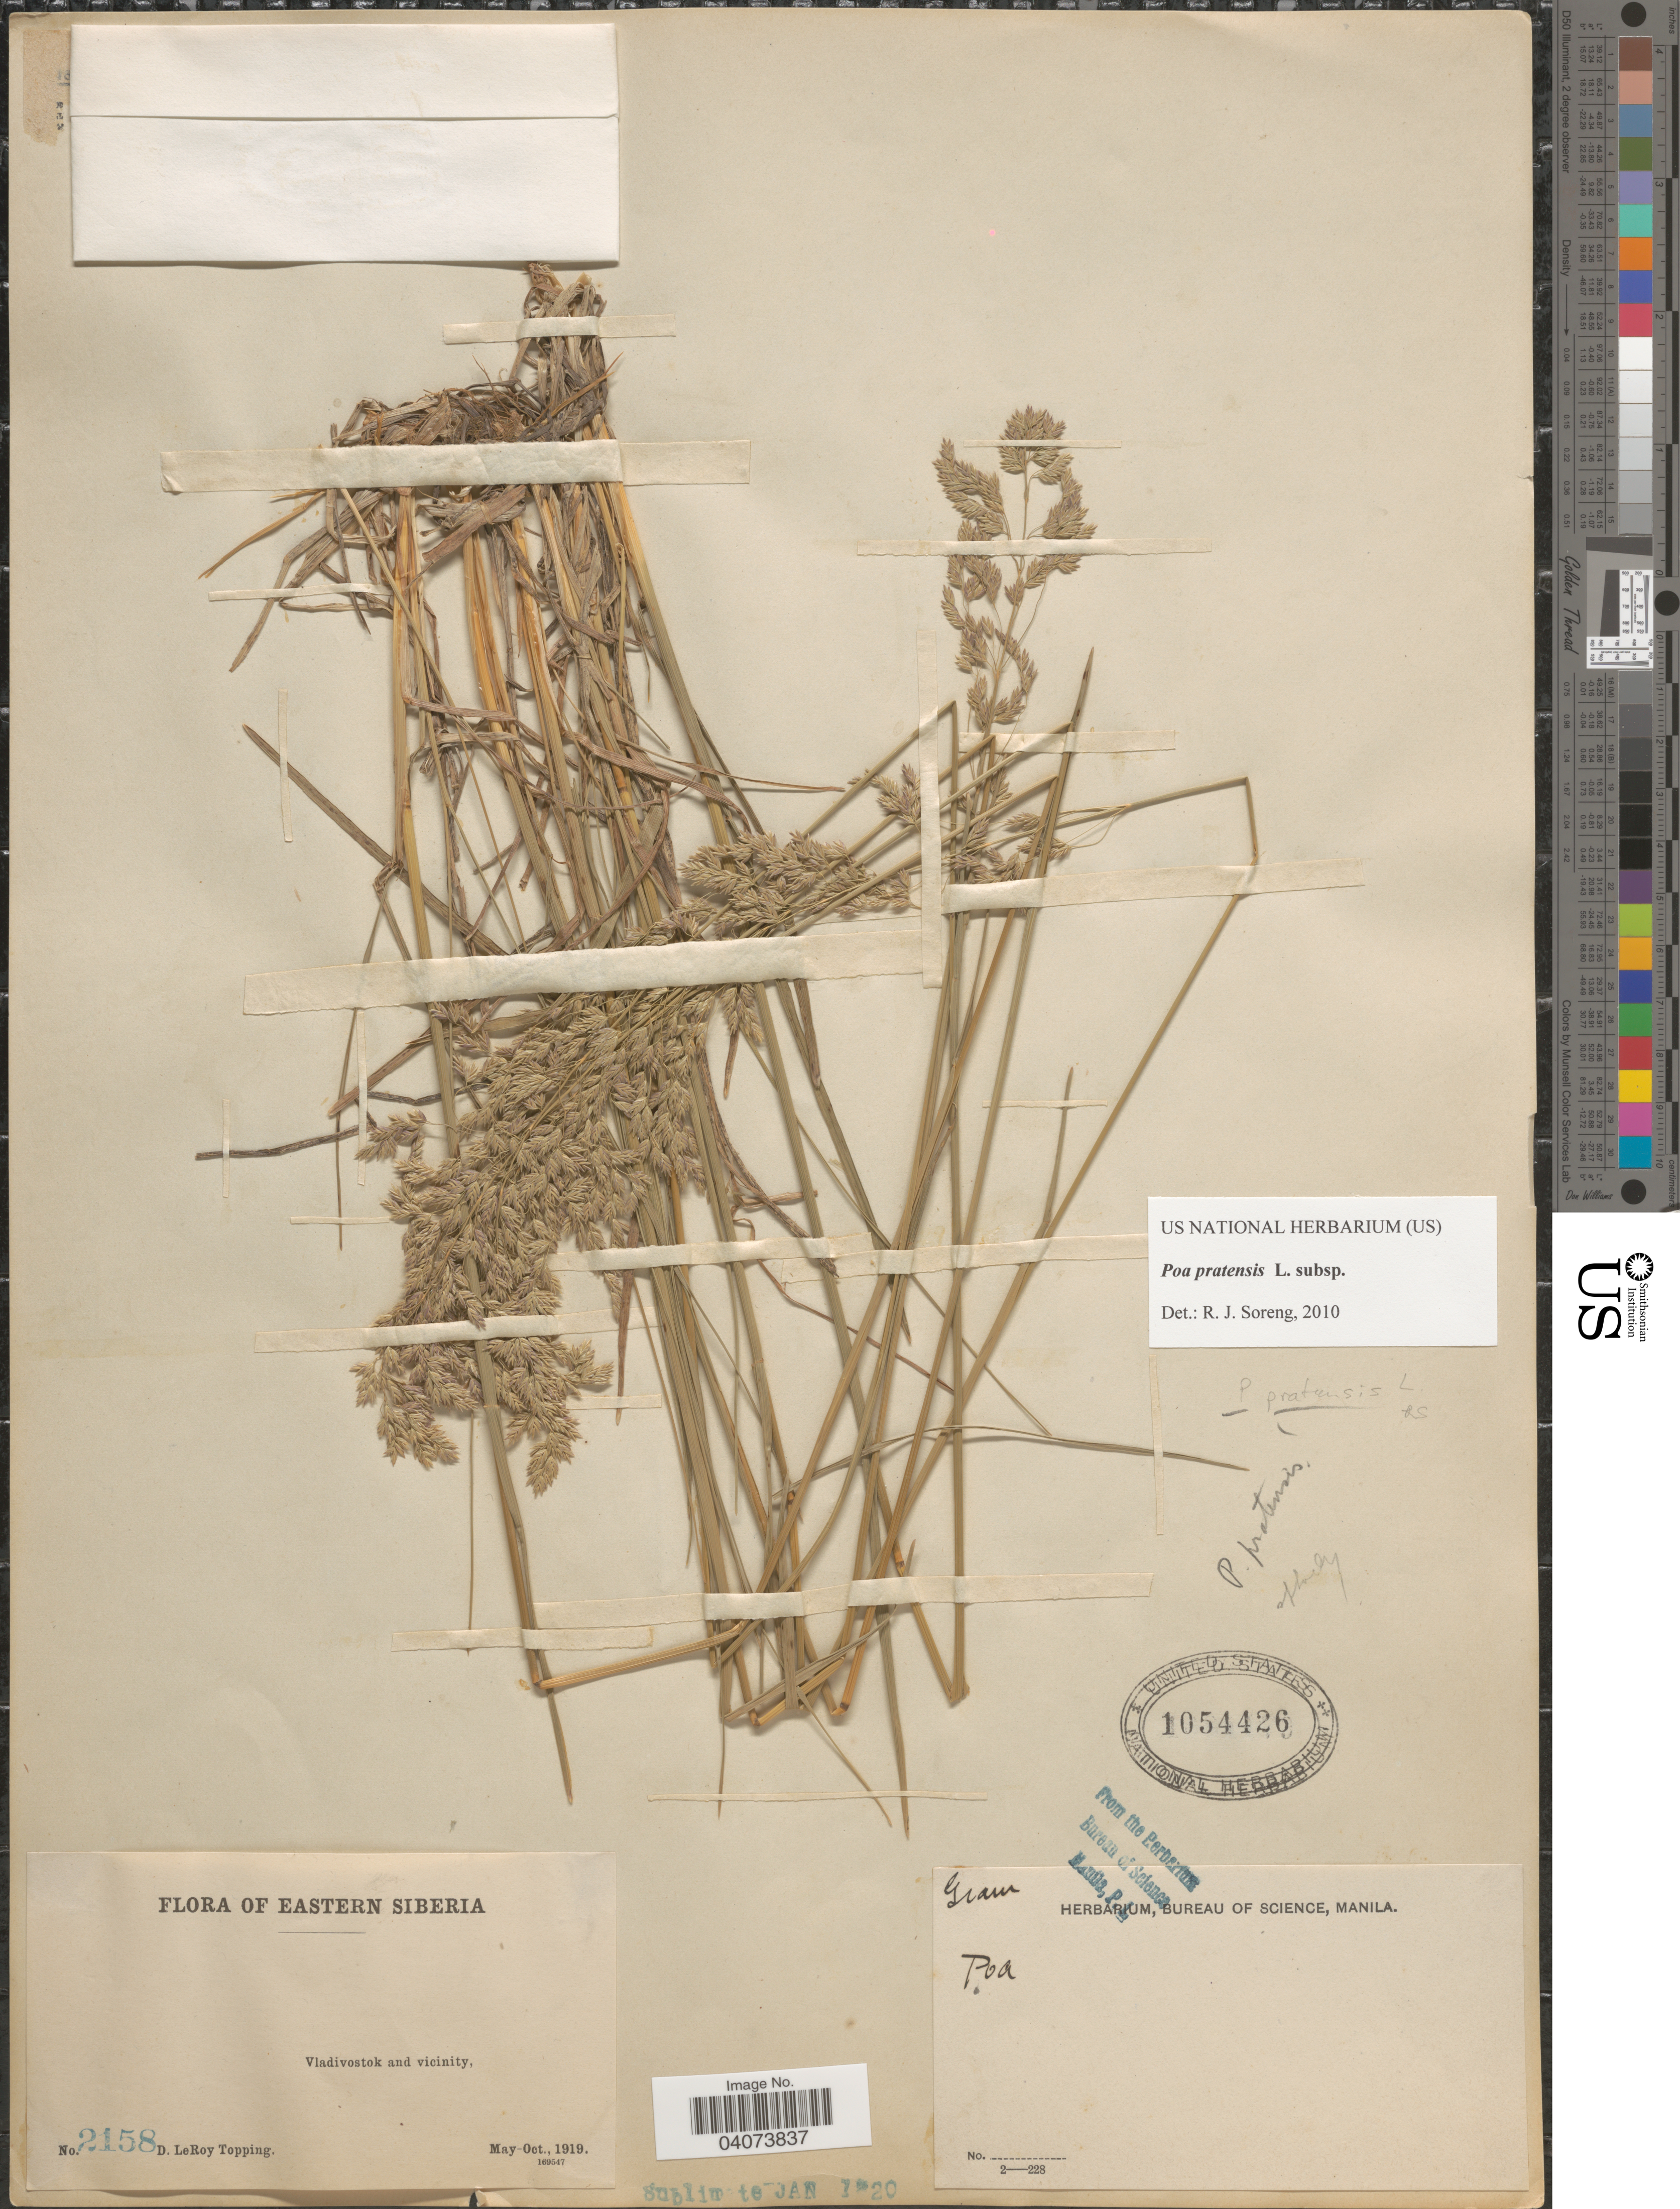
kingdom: Plantae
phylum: Tracheophyta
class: Liliopsida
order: Poales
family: Poaceae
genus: Poa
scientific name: Poa pratensis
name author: L.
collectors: D. L. Topping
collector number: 2158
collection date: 1919-05/1919-10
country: Russian Federation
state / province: Primorsky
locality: Eastern Siberia. Vladivostok and vicinity.